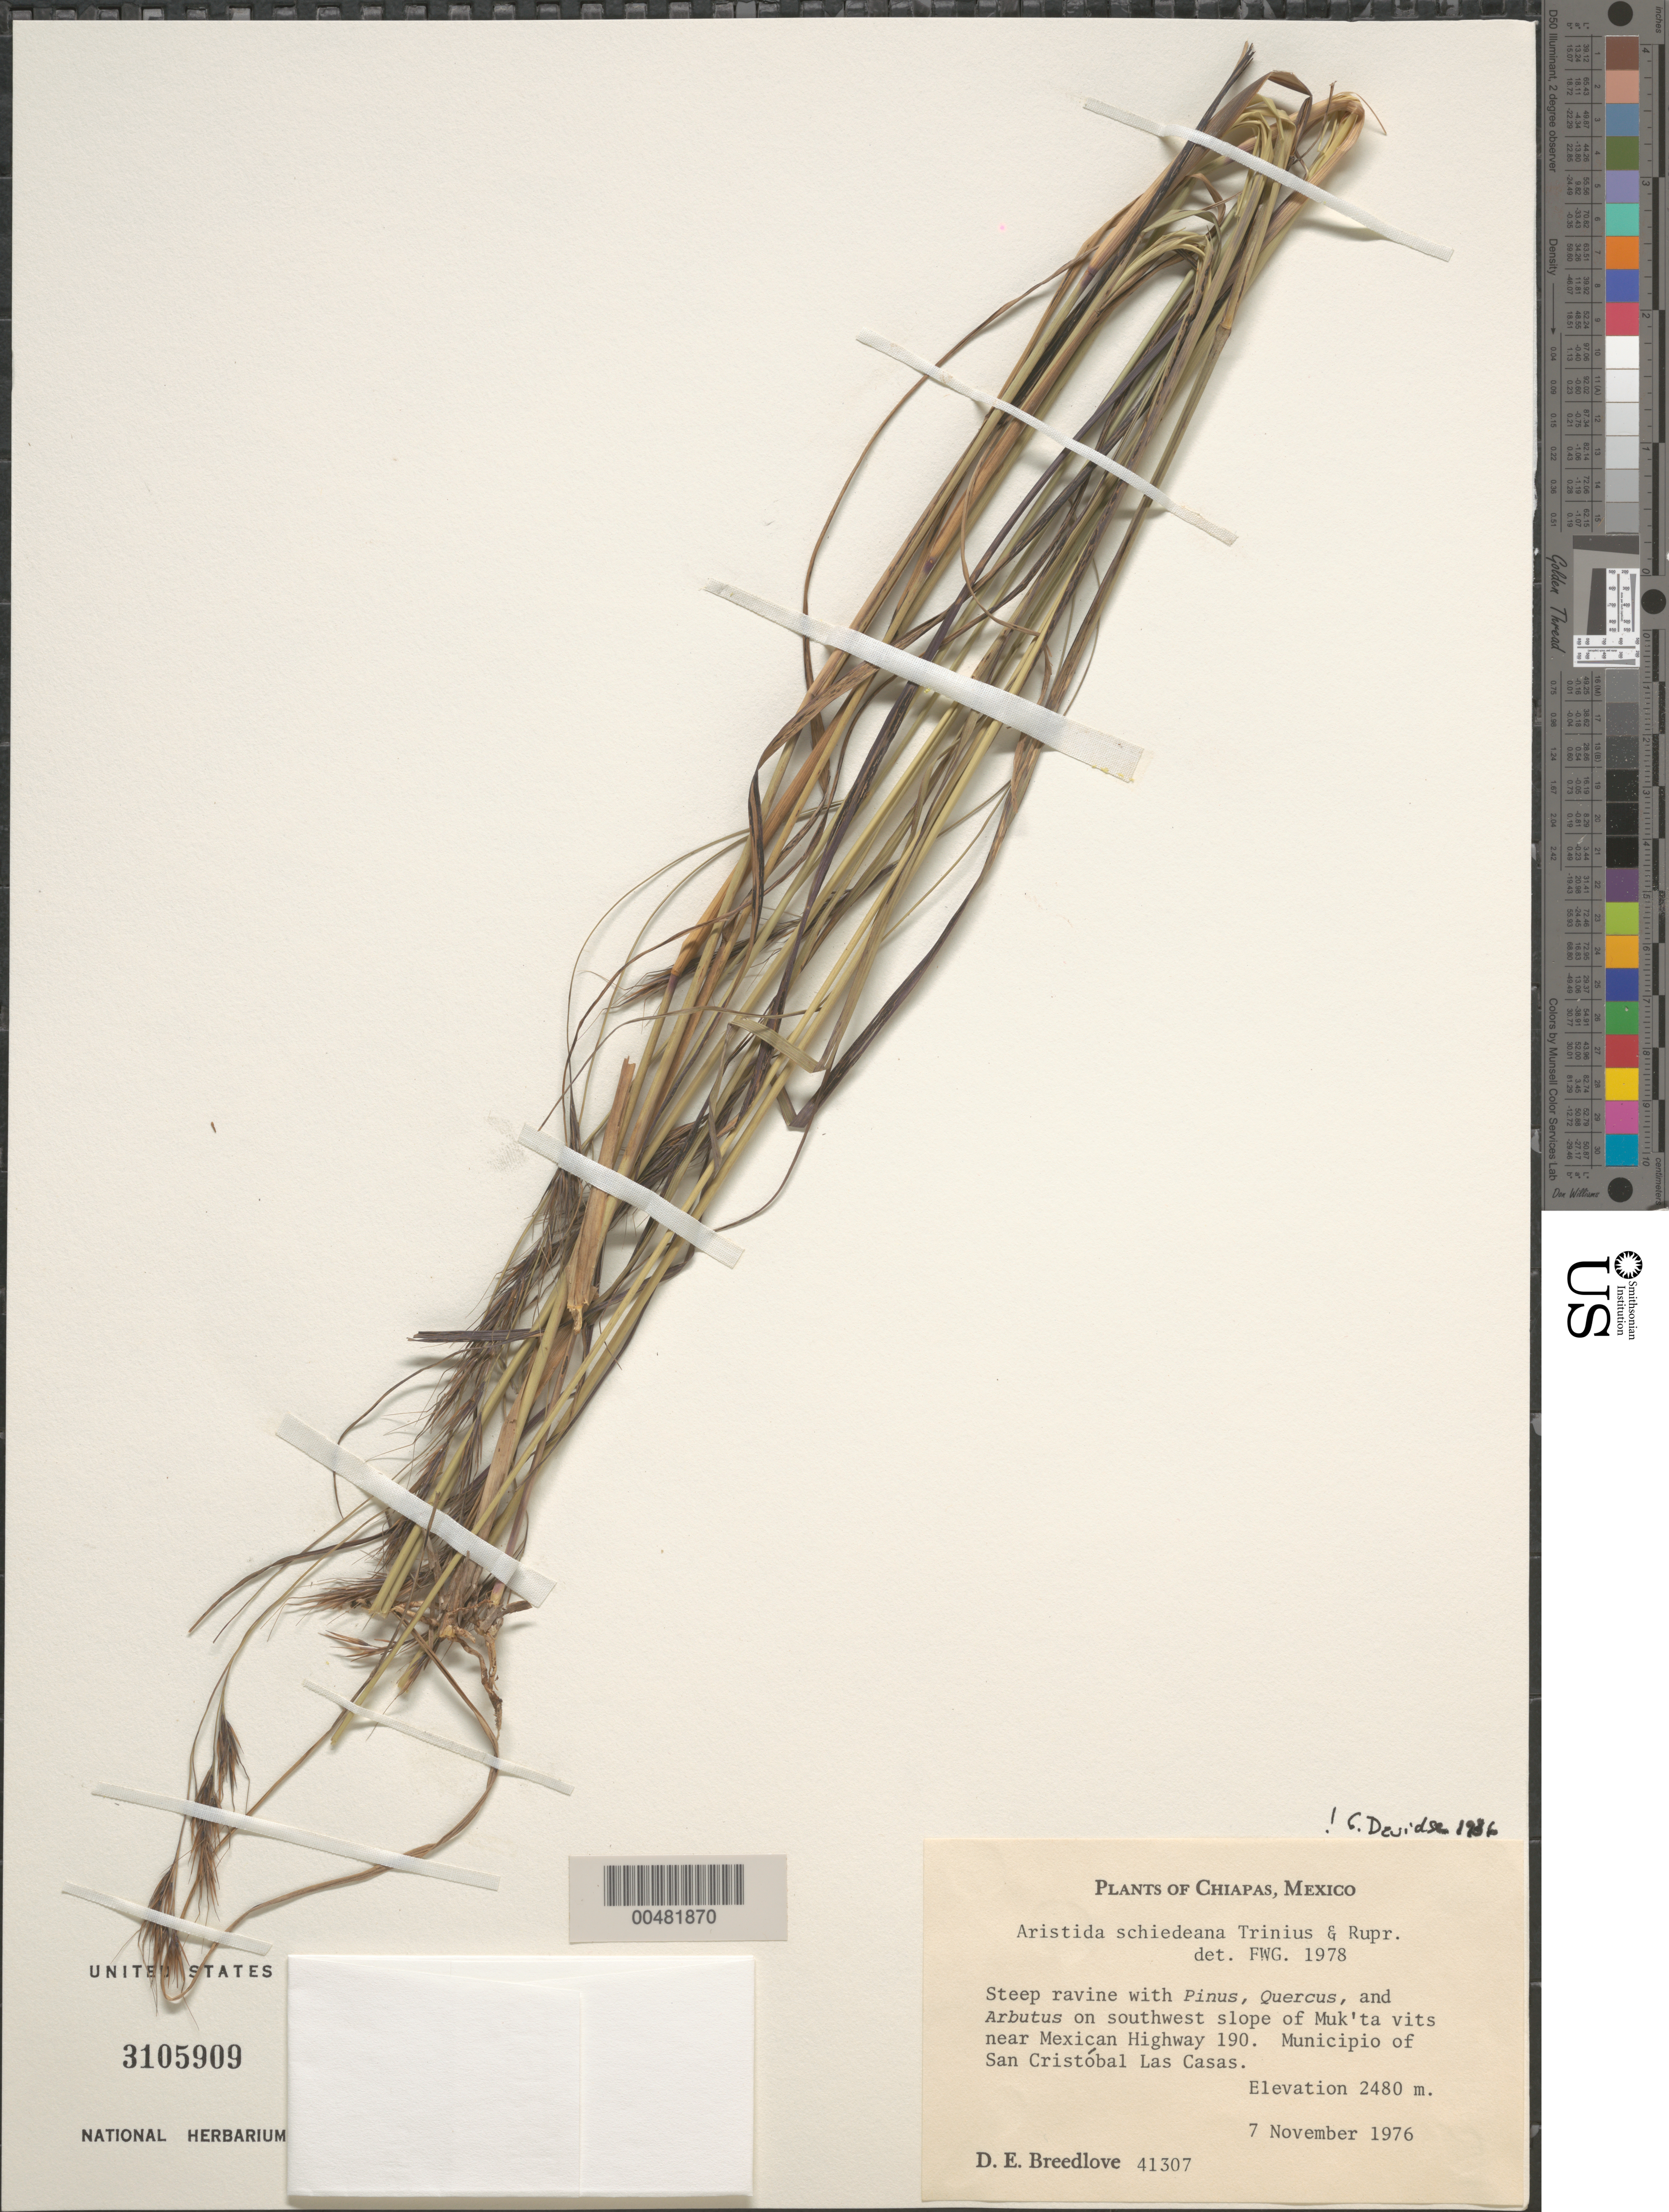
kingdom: Plantae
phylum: Tracheophyta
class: Liliopsida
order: Poales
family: Poaceae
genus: Aristida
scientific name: Aristida schiedeana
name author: Trin. & Rupr.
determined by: F.W.G.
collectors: D. E. Breedlove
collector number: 41307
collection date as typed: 7 Nov 1976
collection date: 1976-11-07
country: Mexico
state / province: Chiapas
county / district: San Cristóbal de Las Casas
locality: On SW slope of Muk'ta vits near Mexican Hwy 190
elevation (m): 2480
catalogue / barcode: US 3105909